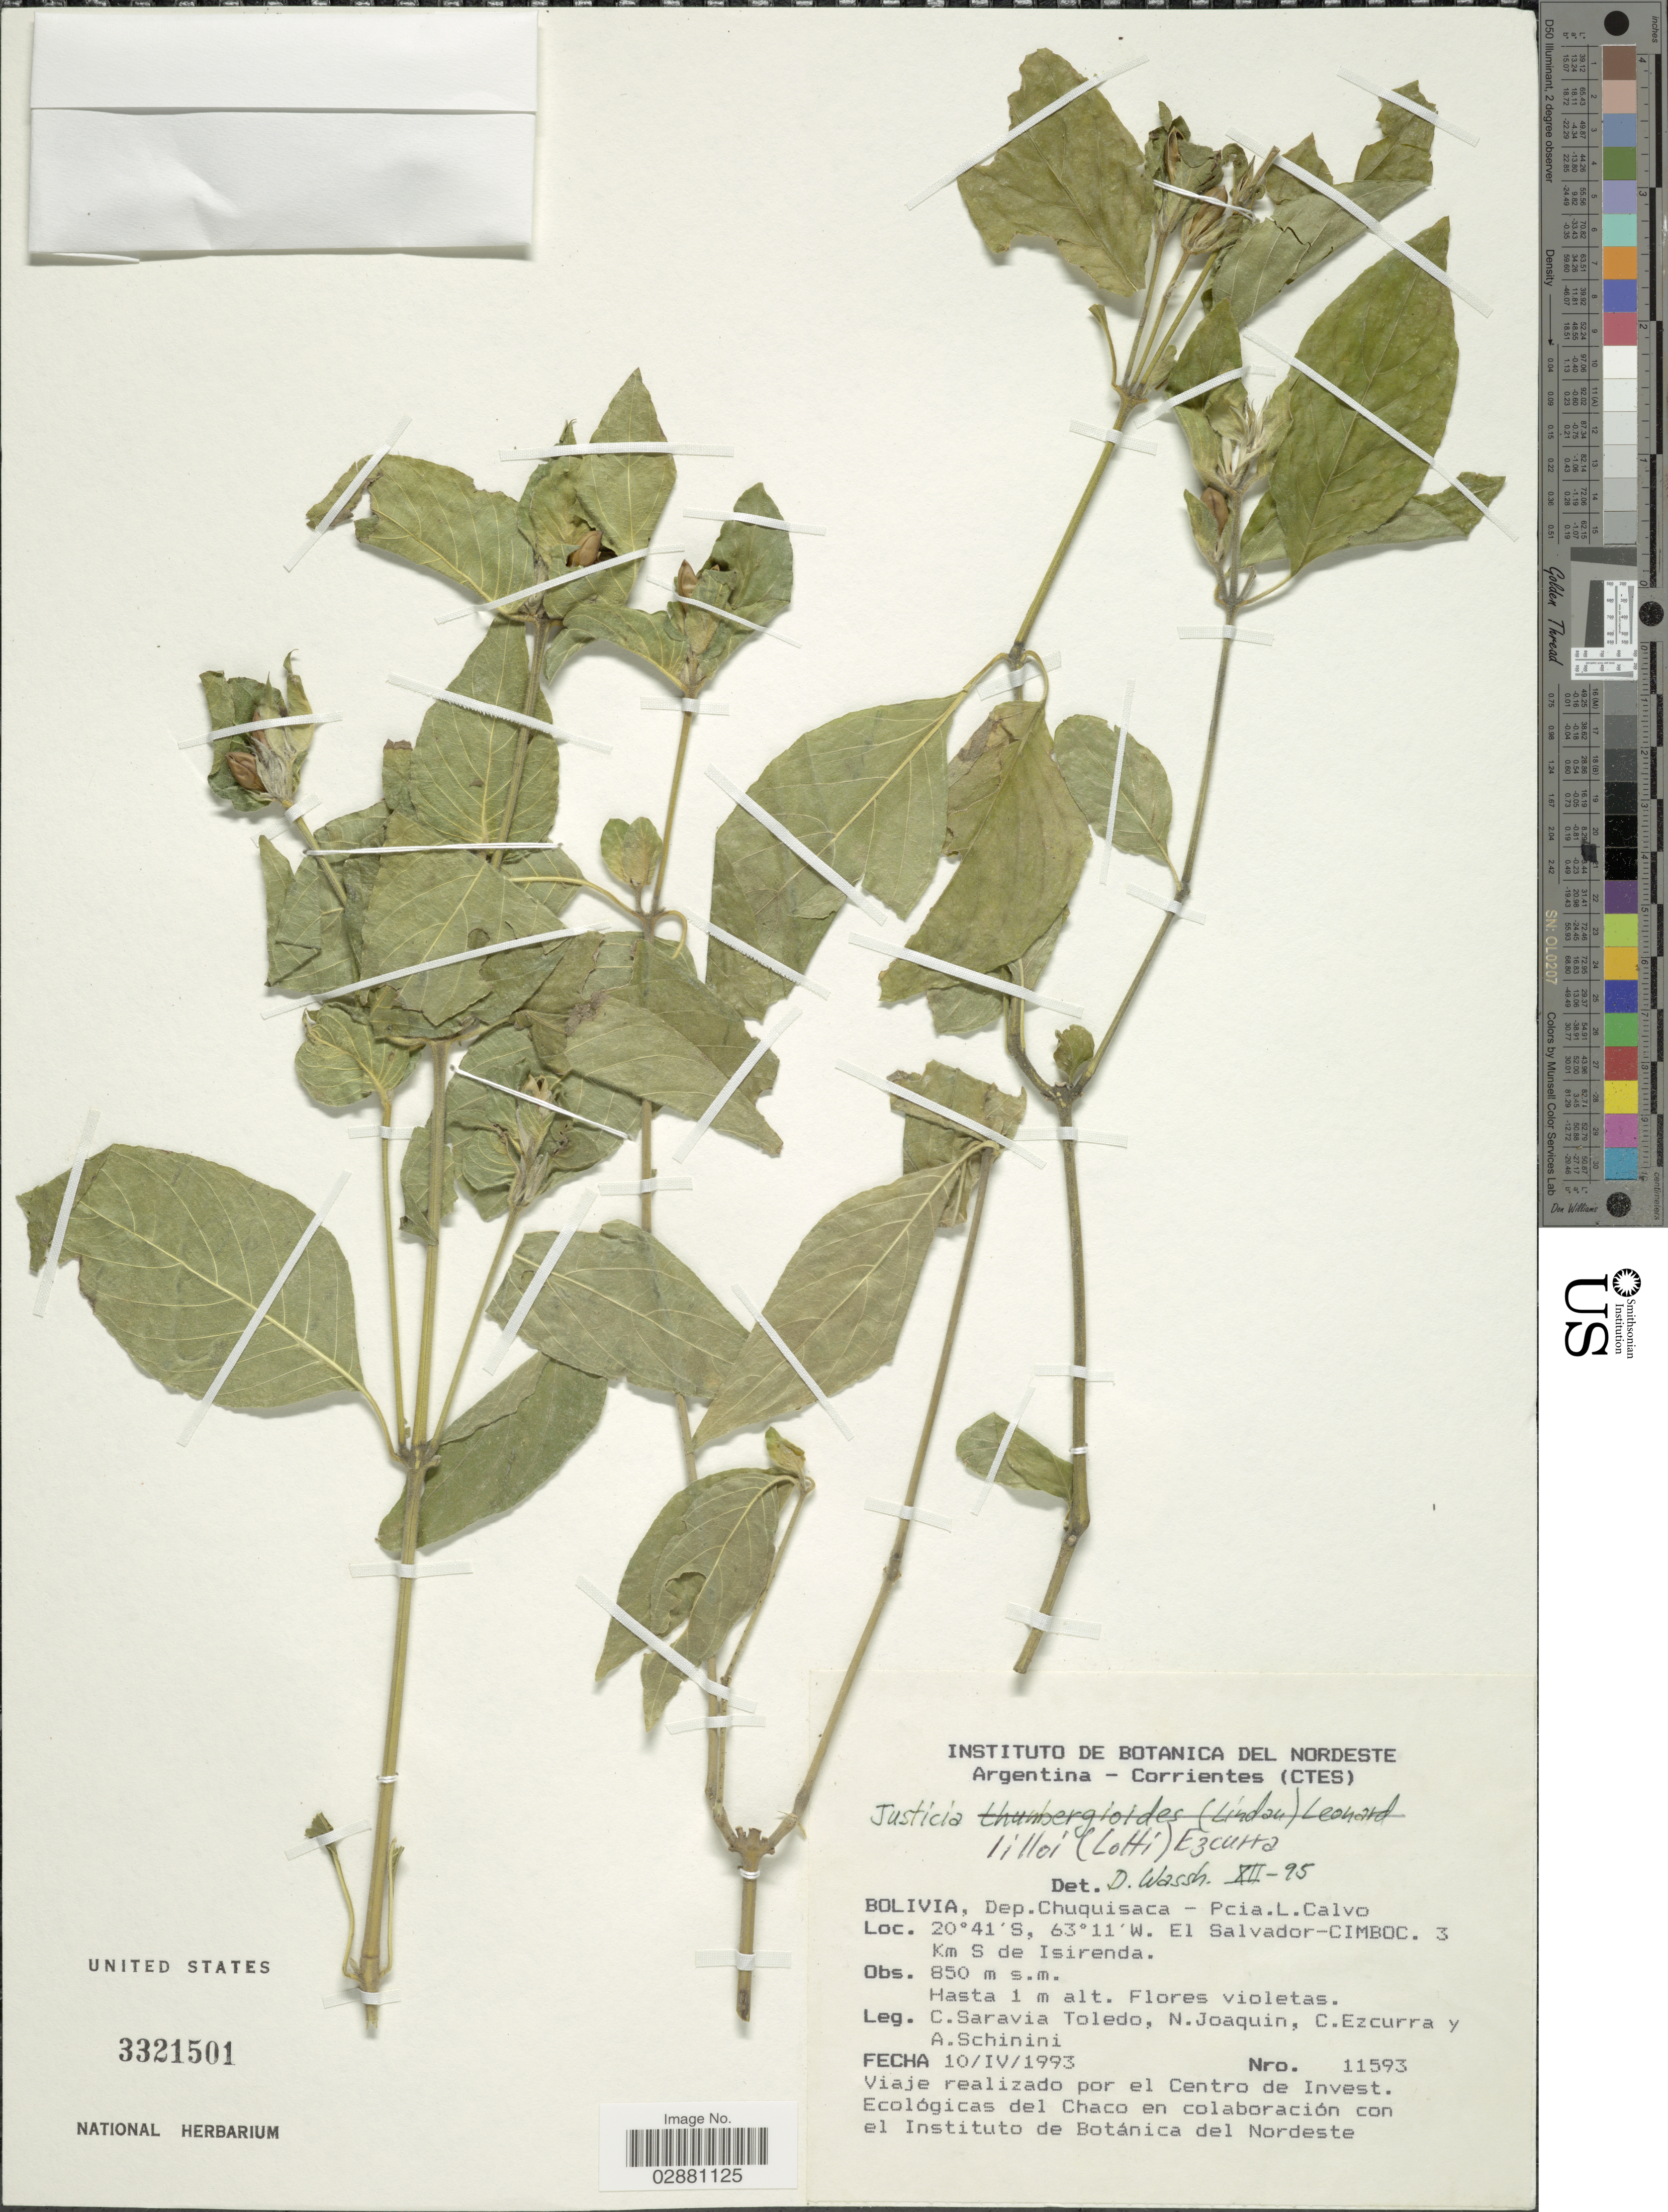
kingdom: Plantae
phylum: Tracheophyta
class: Magnoliopsida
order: Lamiales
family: Acanthaceae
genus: Justicia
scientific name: Justicia thunbergioides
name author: (Lindau) Leonard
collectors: C. Saravia T., N. Joaquin, C. Ezcurra & A. Schinini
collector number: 11593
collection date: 1993-04-10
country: Bolivia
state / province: Chuquisaca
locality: Dep. Chuquisaca - Pcia. L. Calvo. El Salvador-Cimboc. 3 Km S de Isirenda.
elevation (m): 850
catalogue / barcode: US 3321501